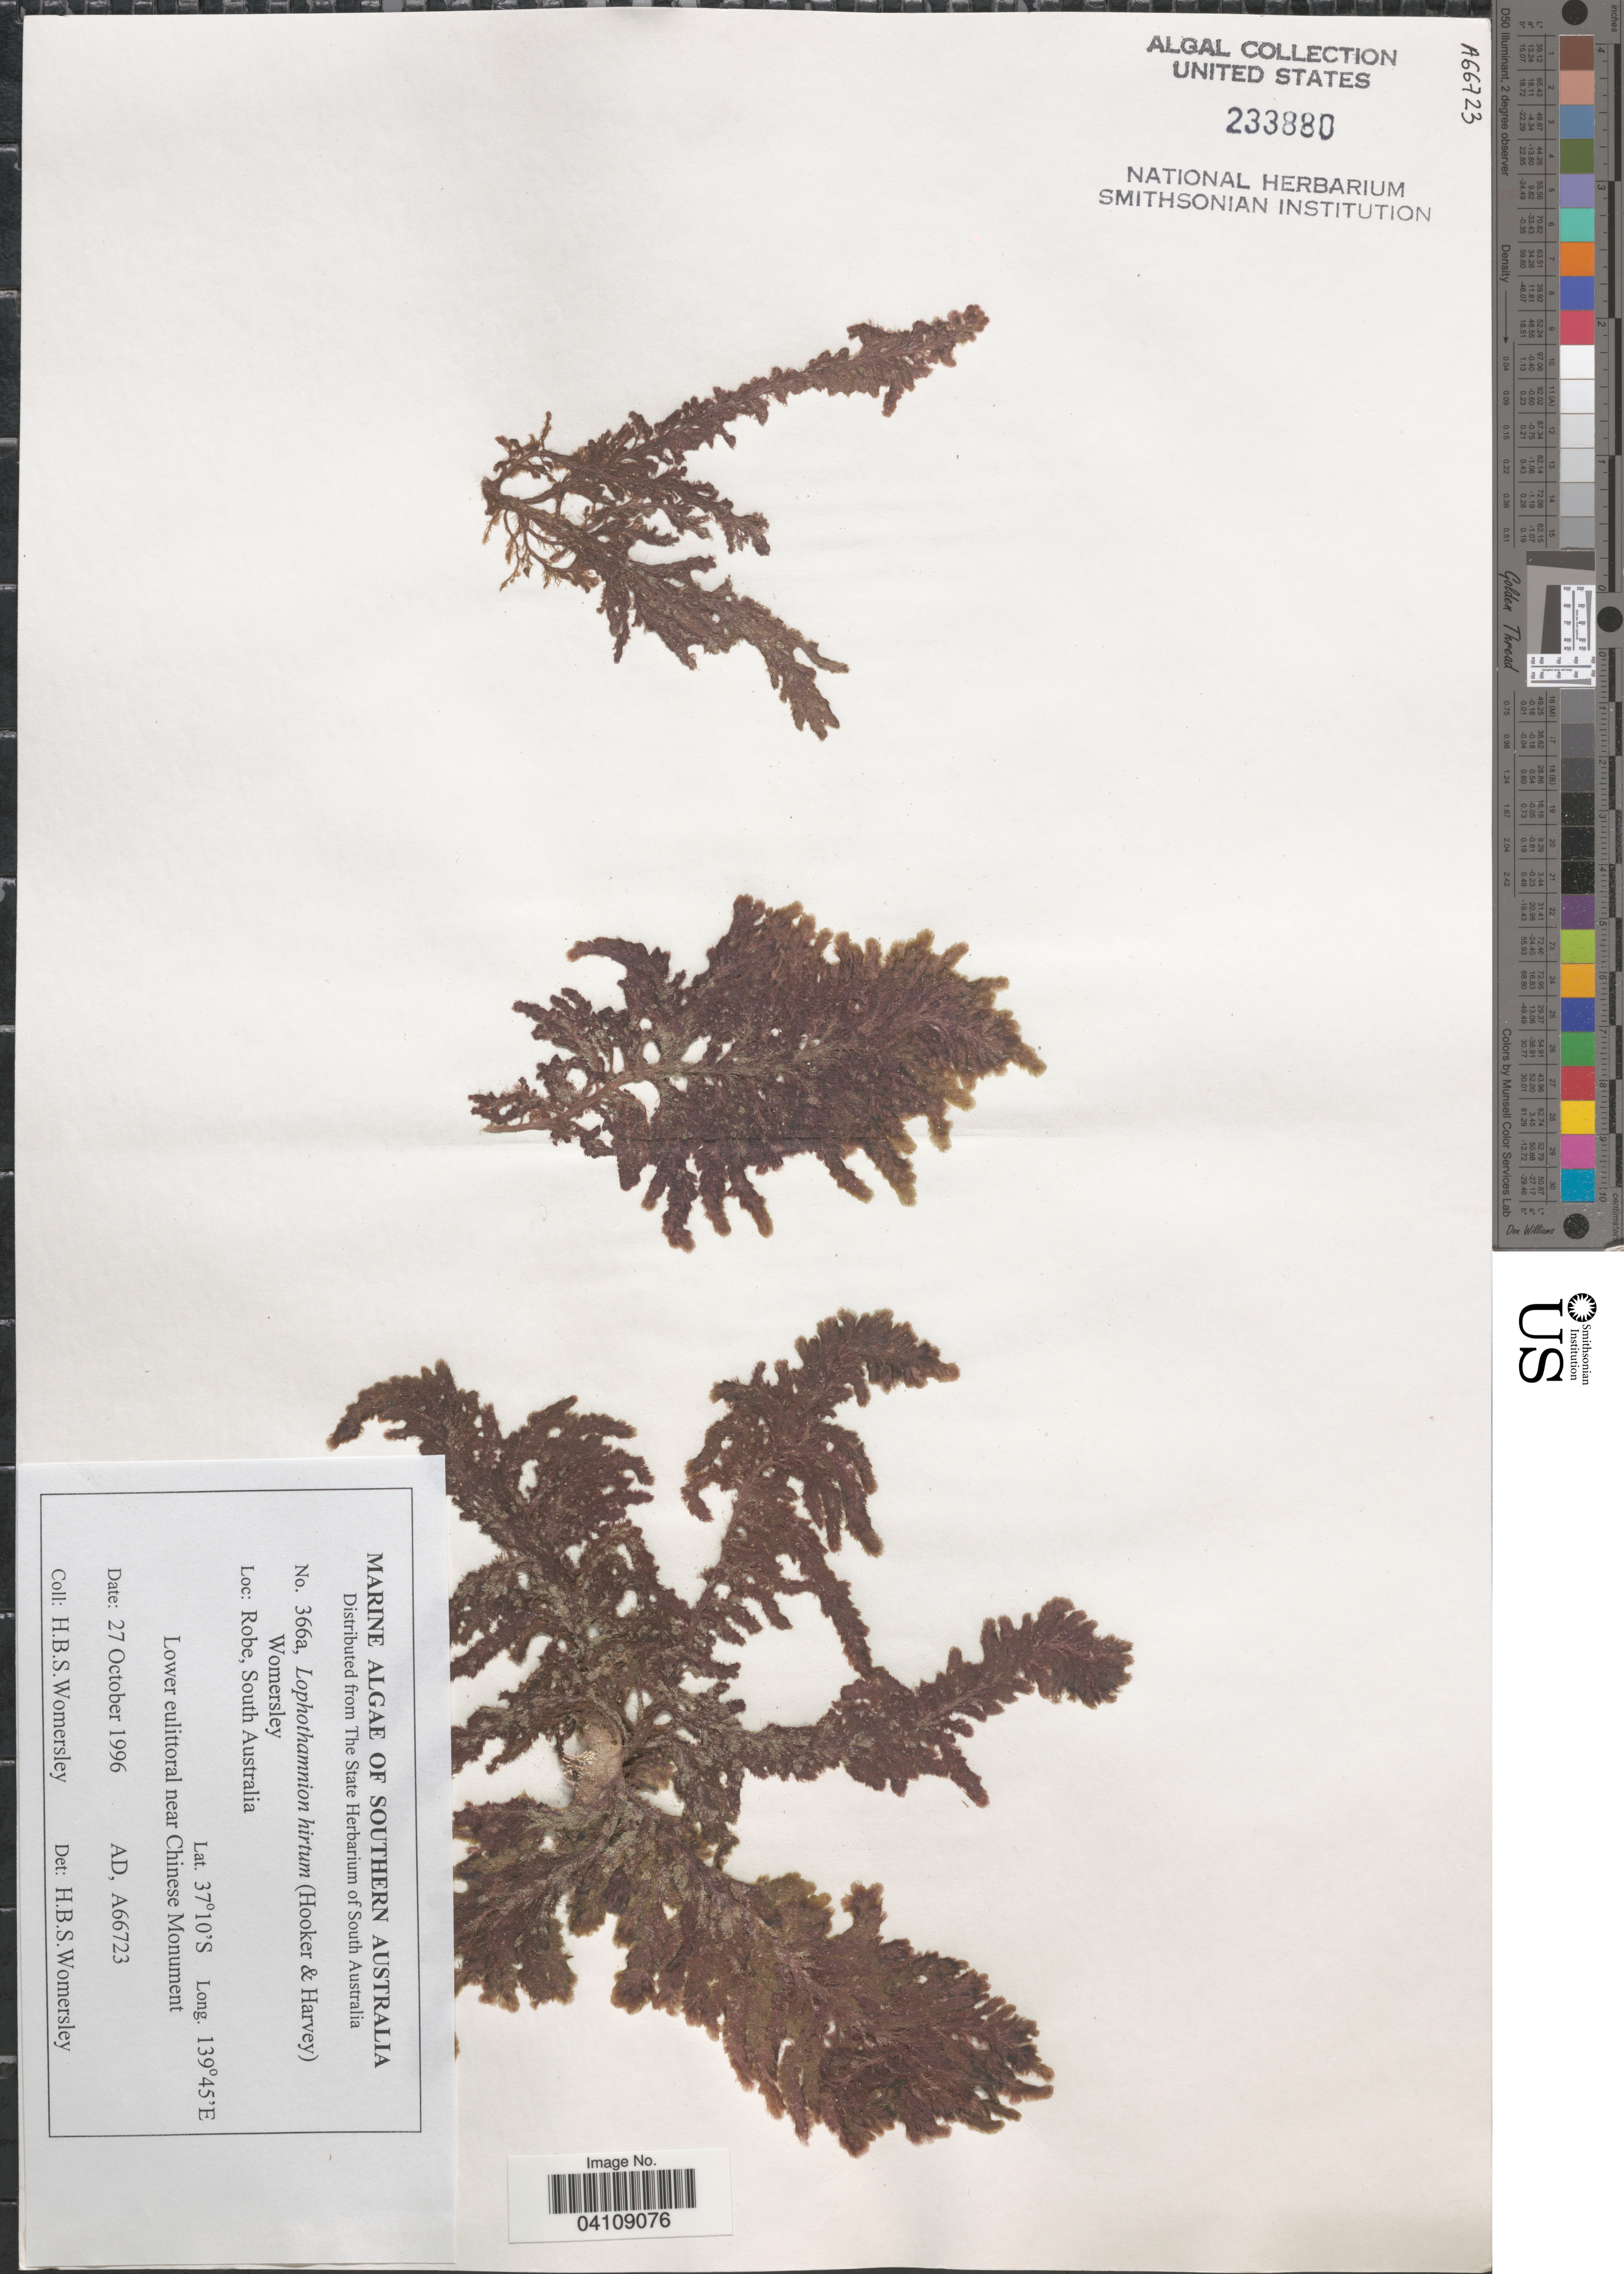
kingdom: Plantae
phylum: Rhodophyta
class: Florideophyceae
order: Ceramiales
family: Wrangeliaceae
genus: Lophothamnion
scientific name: Lophothamnion hirtum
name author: (Hook. f. & Harv.) Womersley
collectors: H. B. S. Womersley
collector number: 366a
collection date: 1996-10-27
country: Australia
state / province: South Australia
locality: Southern Australia. Robe. Lower eulittoral near Chinese Monument.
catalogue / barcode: US 233880